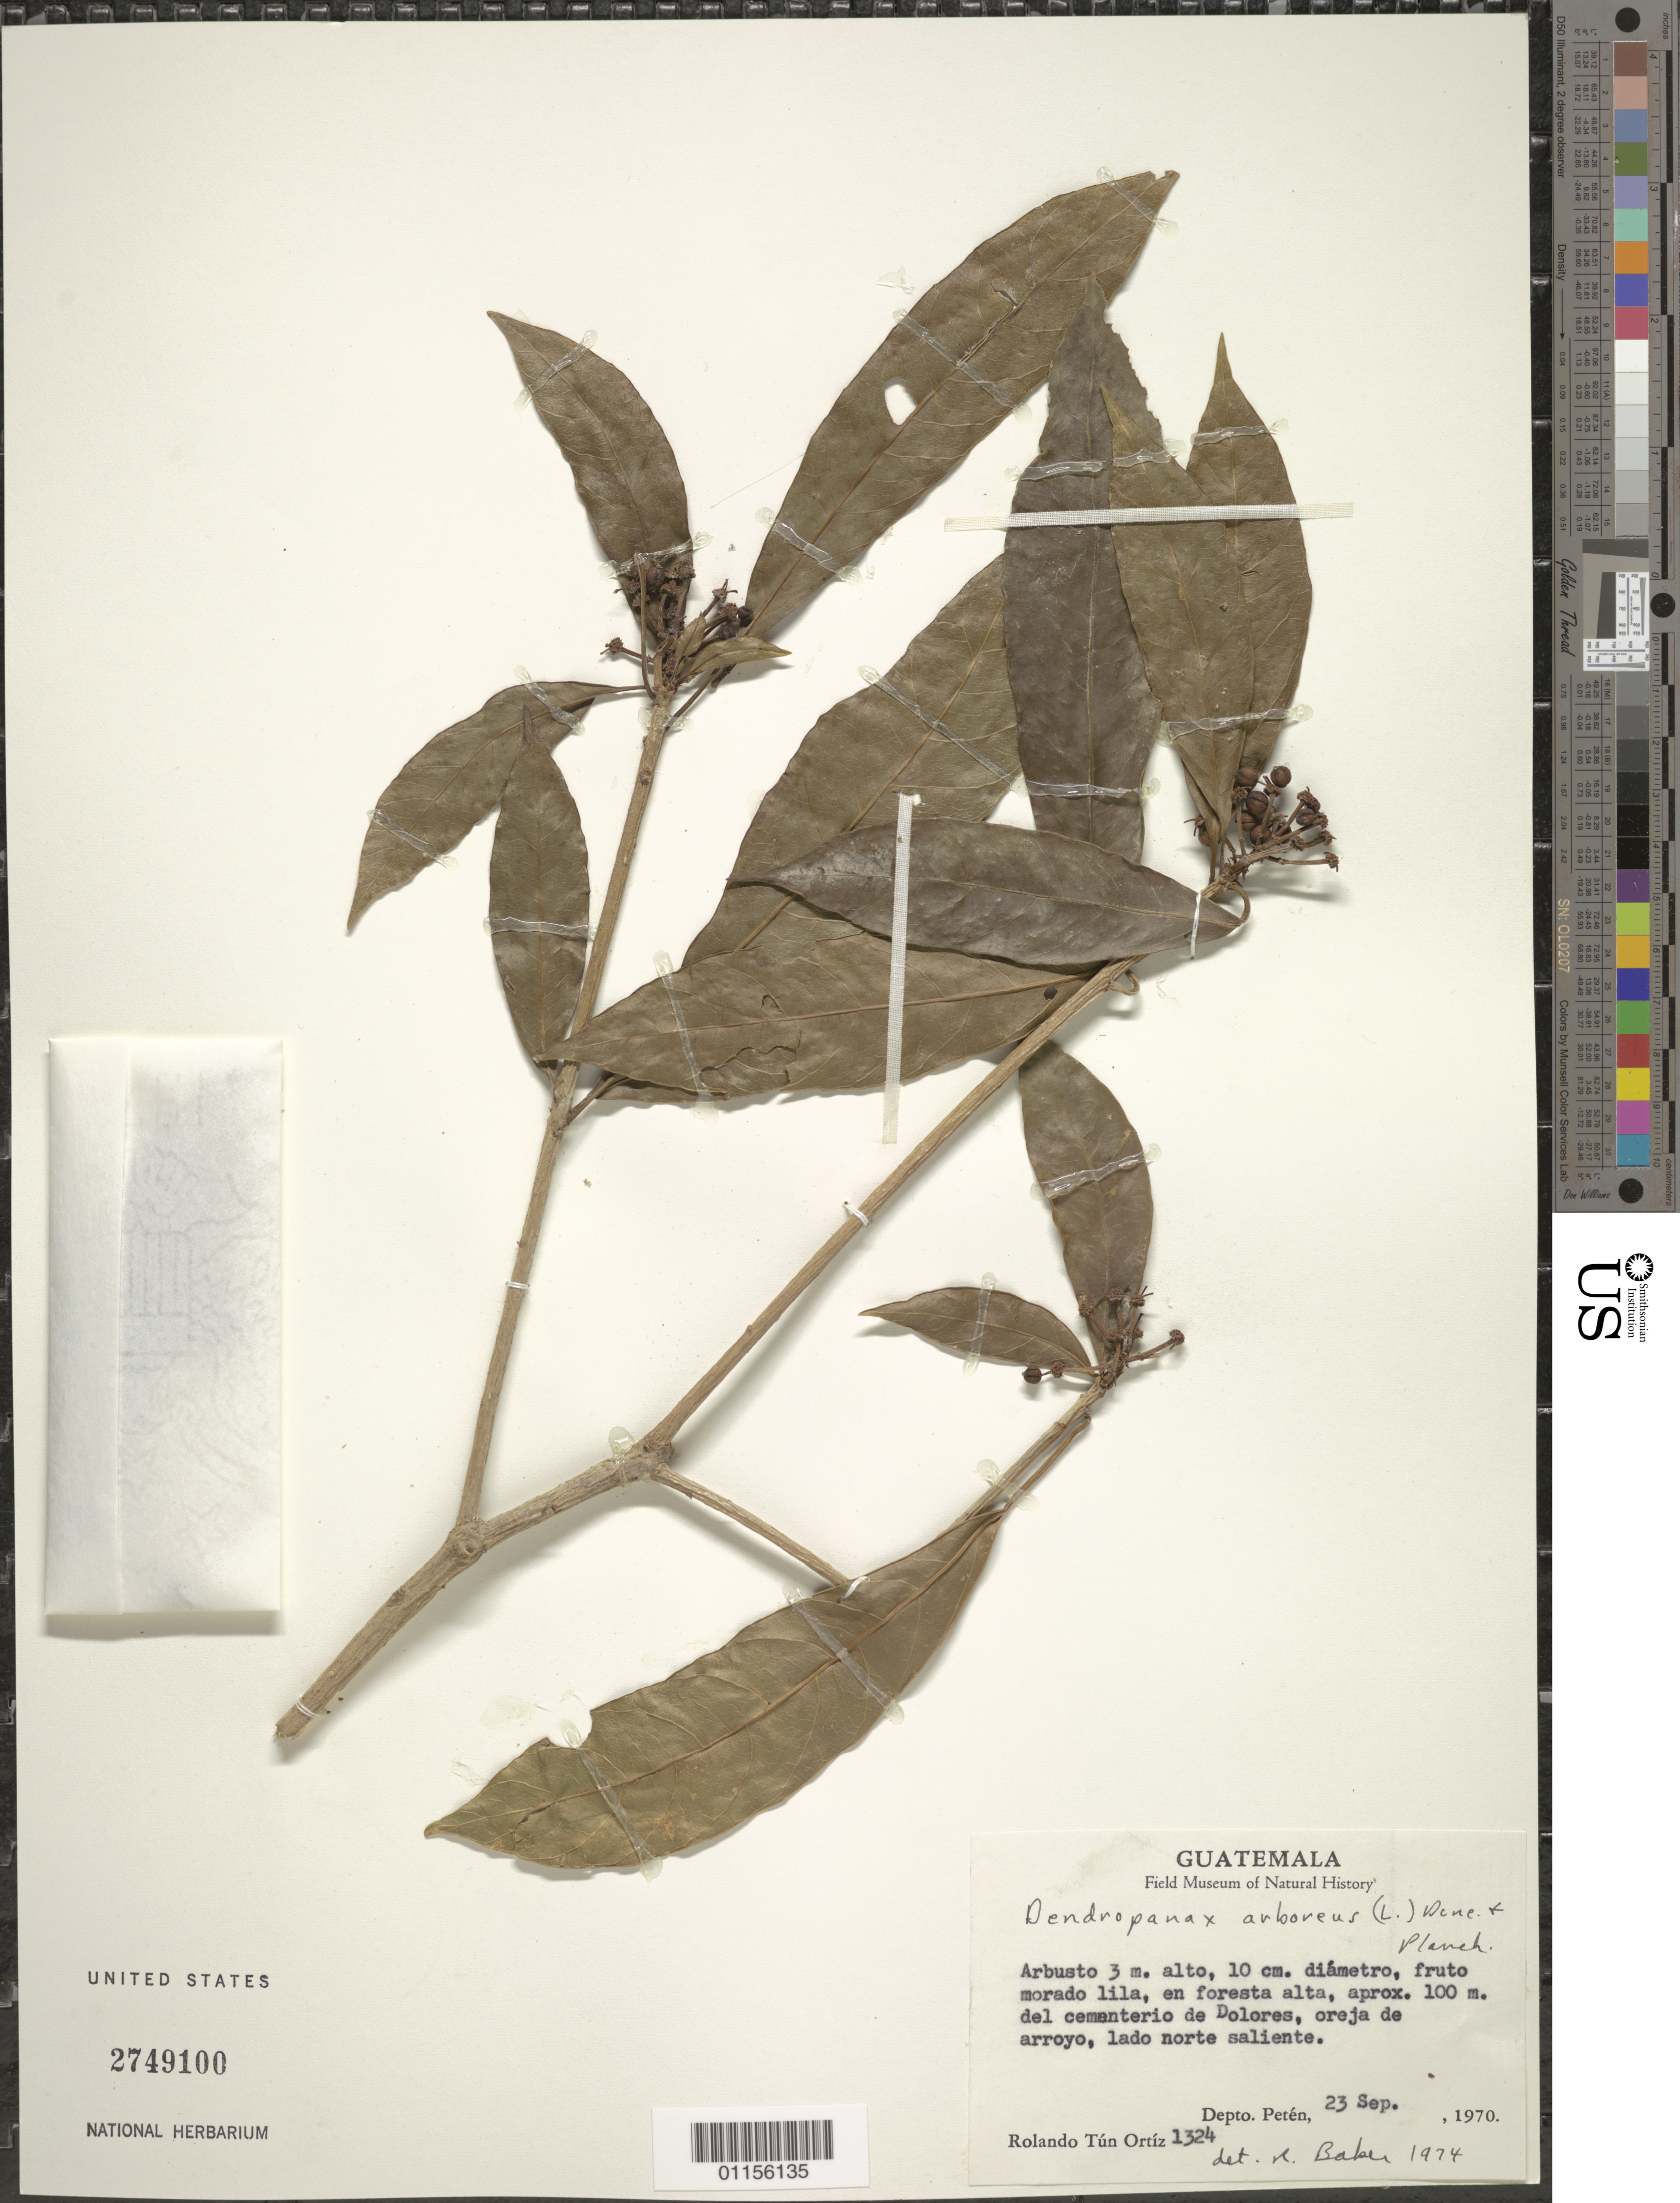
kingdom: Plantae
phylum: Tracheophyta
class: Magnoliopsida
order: Apiales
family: Araliaceae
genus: Dendropanax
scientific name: Dendropanax arboreus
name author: (L.) Decne. & Planch.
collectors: R. Tún Ortiz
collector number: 1324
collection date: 1970-09-23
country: Guatemala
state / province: El Petén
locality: Del cementerio de Dolores.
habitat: Forest.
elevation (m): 100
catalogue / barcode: US 2749100